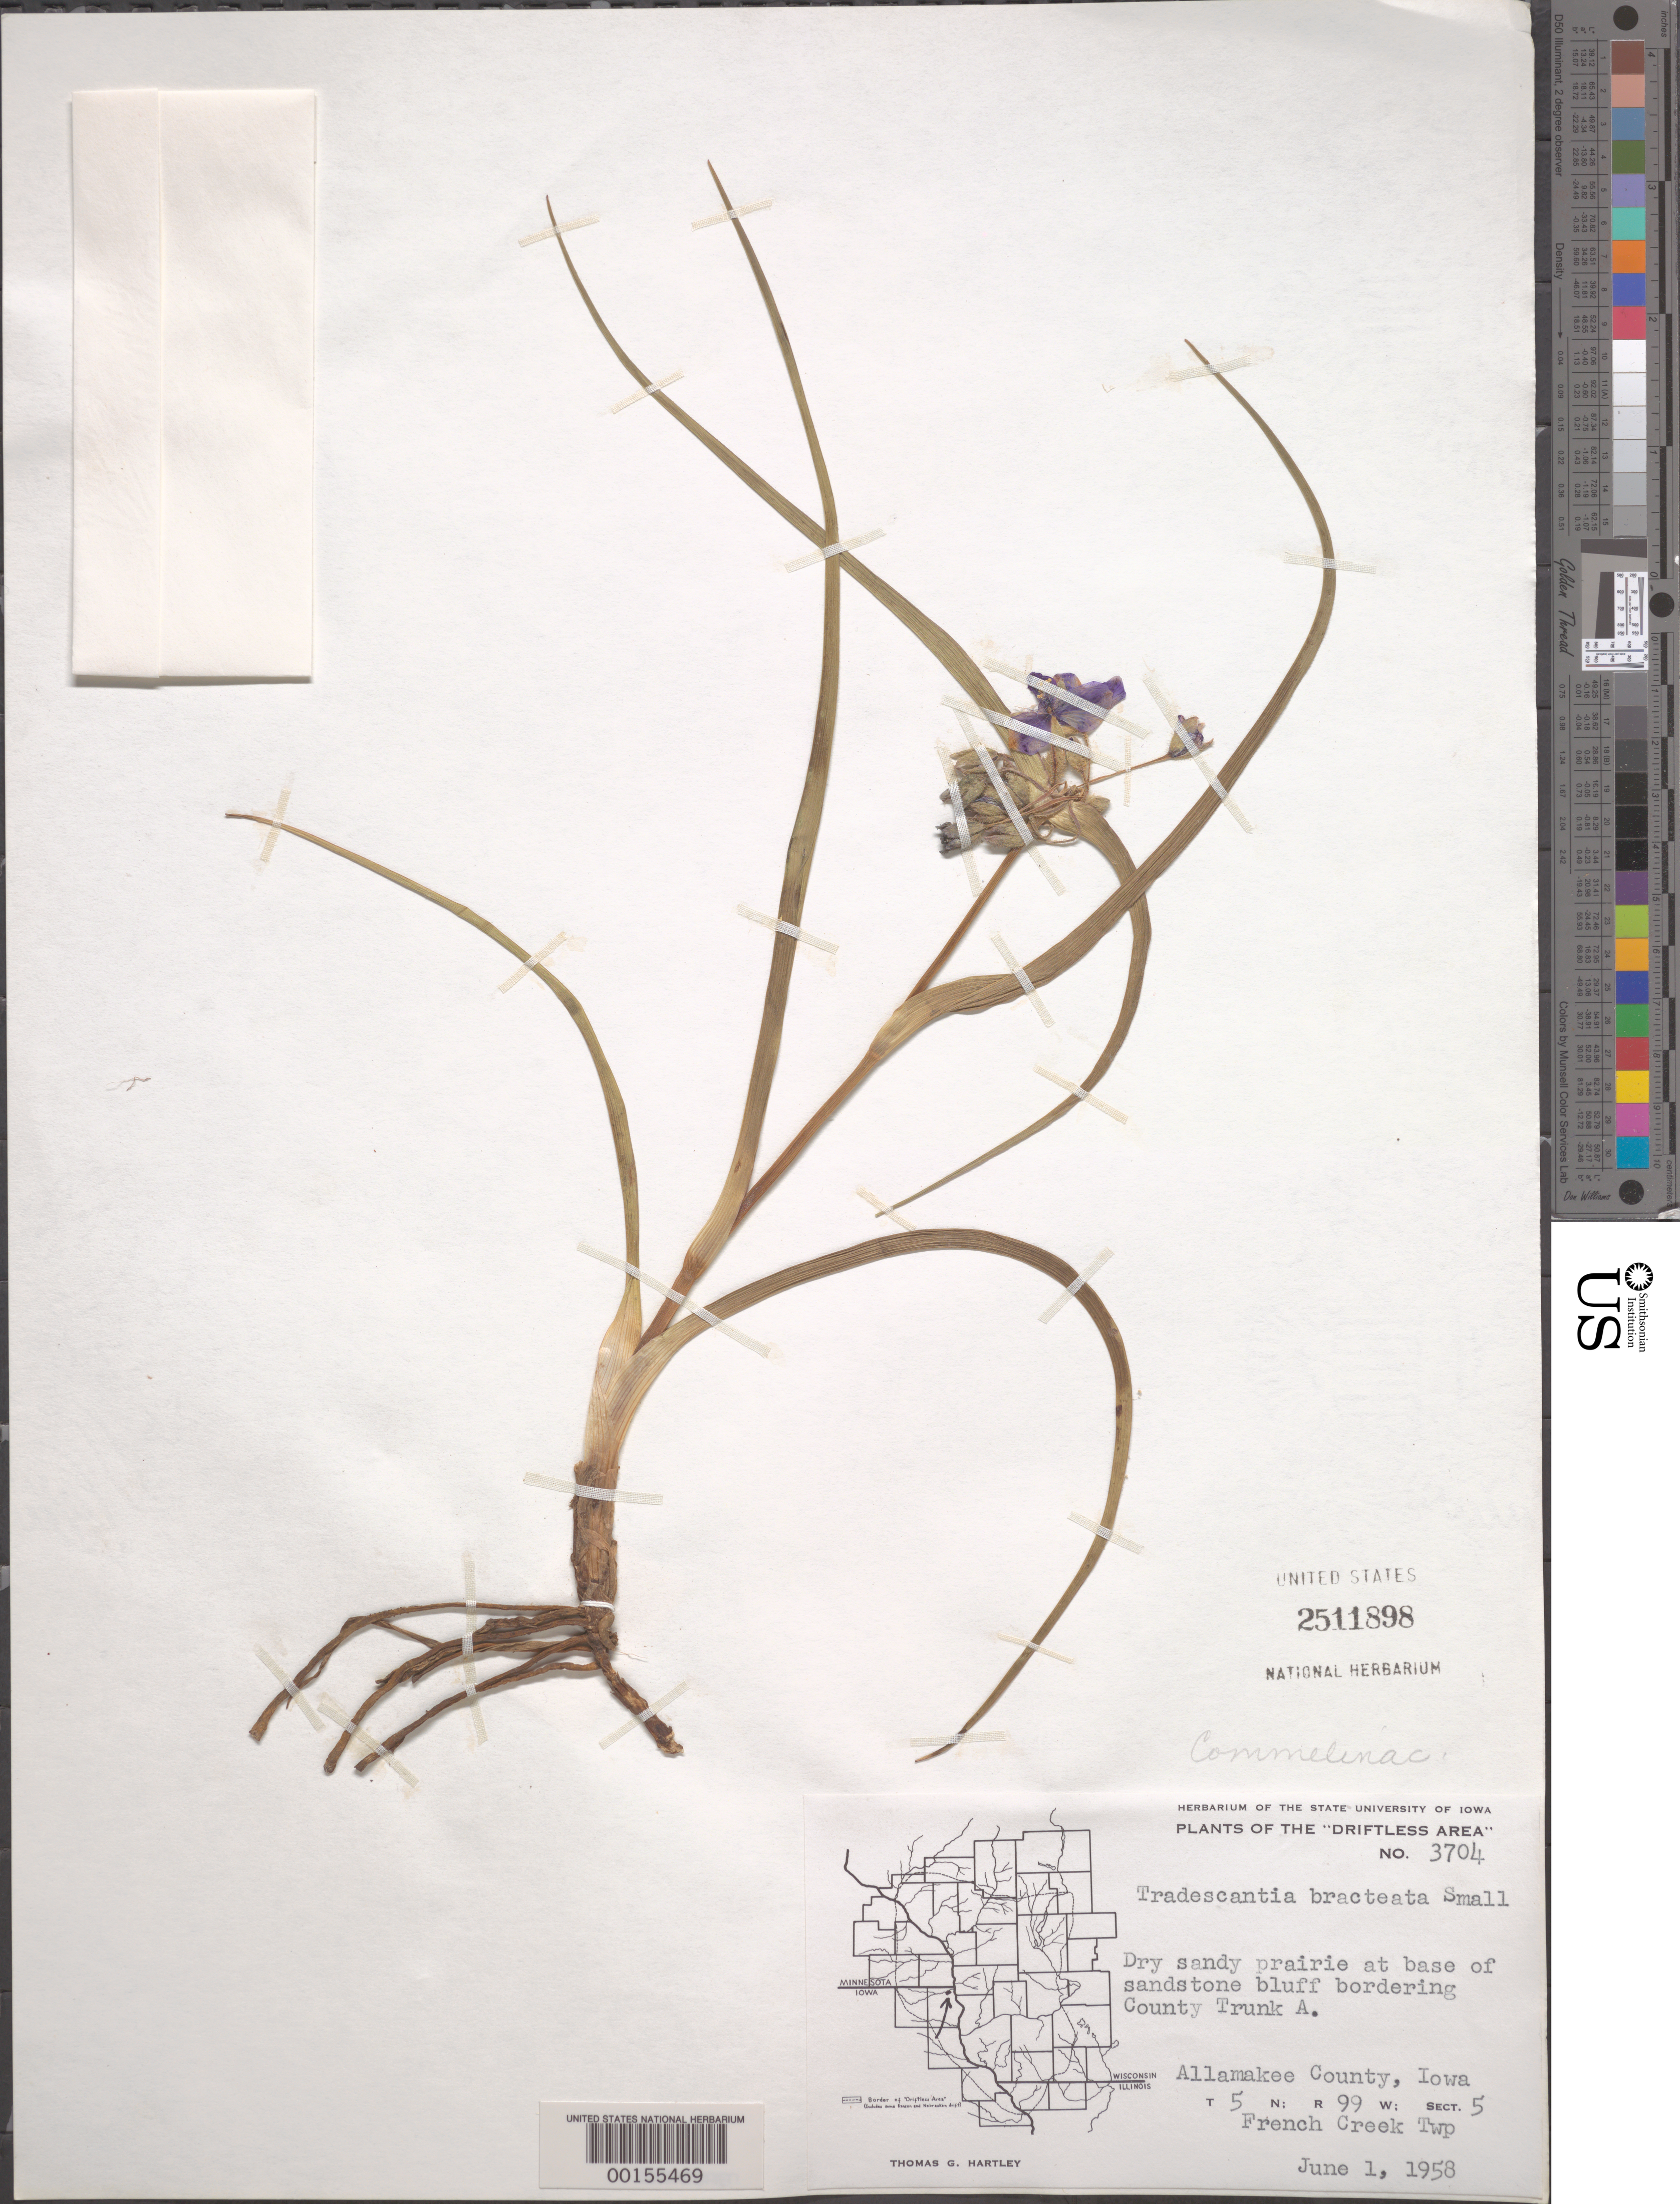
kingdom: Plantae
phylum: Tracheophyta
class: Liliopsida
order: Commelinales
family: Commelinaceae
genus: Tradescantia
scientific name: Tradescantia bracteata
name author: Small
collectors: T. G. Hartley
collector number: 3704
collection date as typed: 01 Jun 1958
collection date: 1958-06-01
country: United States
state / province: Iowa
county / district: Allamakee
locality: French creek twp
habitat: Dry, sandy prairie, sandstone bluff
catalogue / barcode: US 2511898